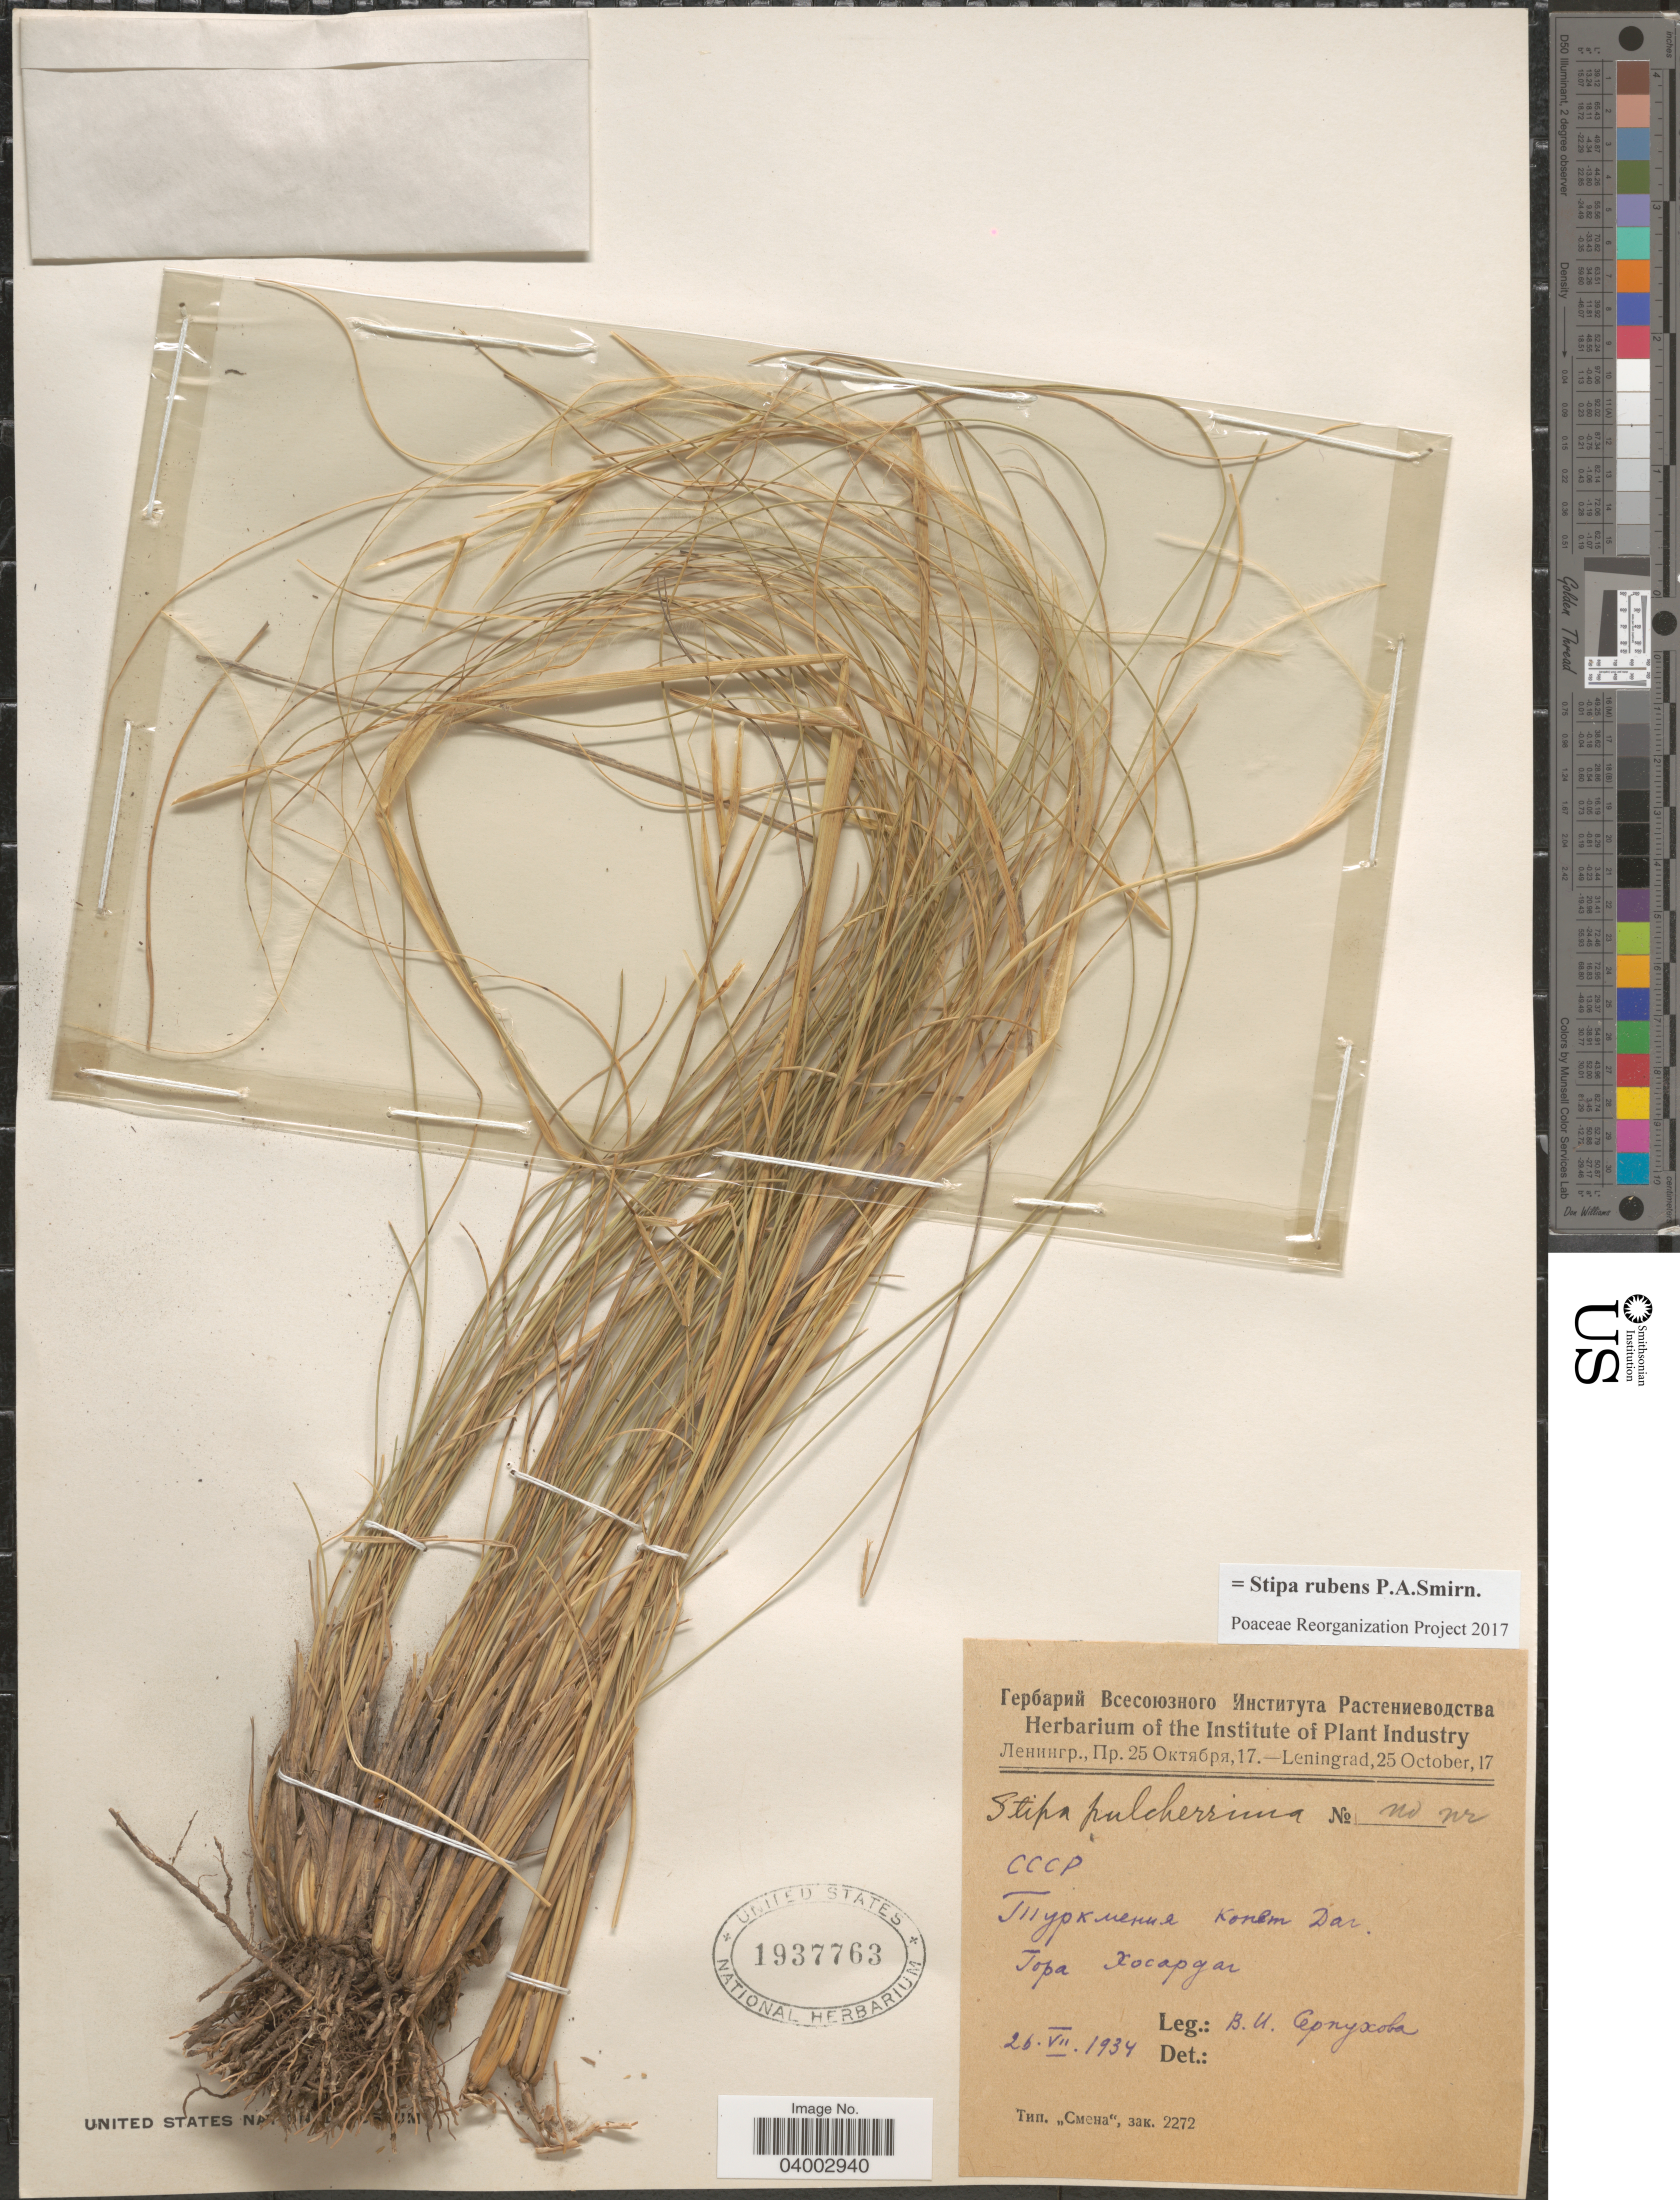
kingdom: Plantae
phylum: Tracheophyta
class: Liliopsida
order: Poales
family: Poaceae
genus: Stipa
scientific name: Stipa rubens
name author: P.A. Smirn.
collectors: V. Serpukhova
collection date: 1934-07-26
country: Turkmenistan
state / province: Balkan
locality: Kopet-Dag Mts., Mt. Hasardag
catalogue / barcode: US 1937763